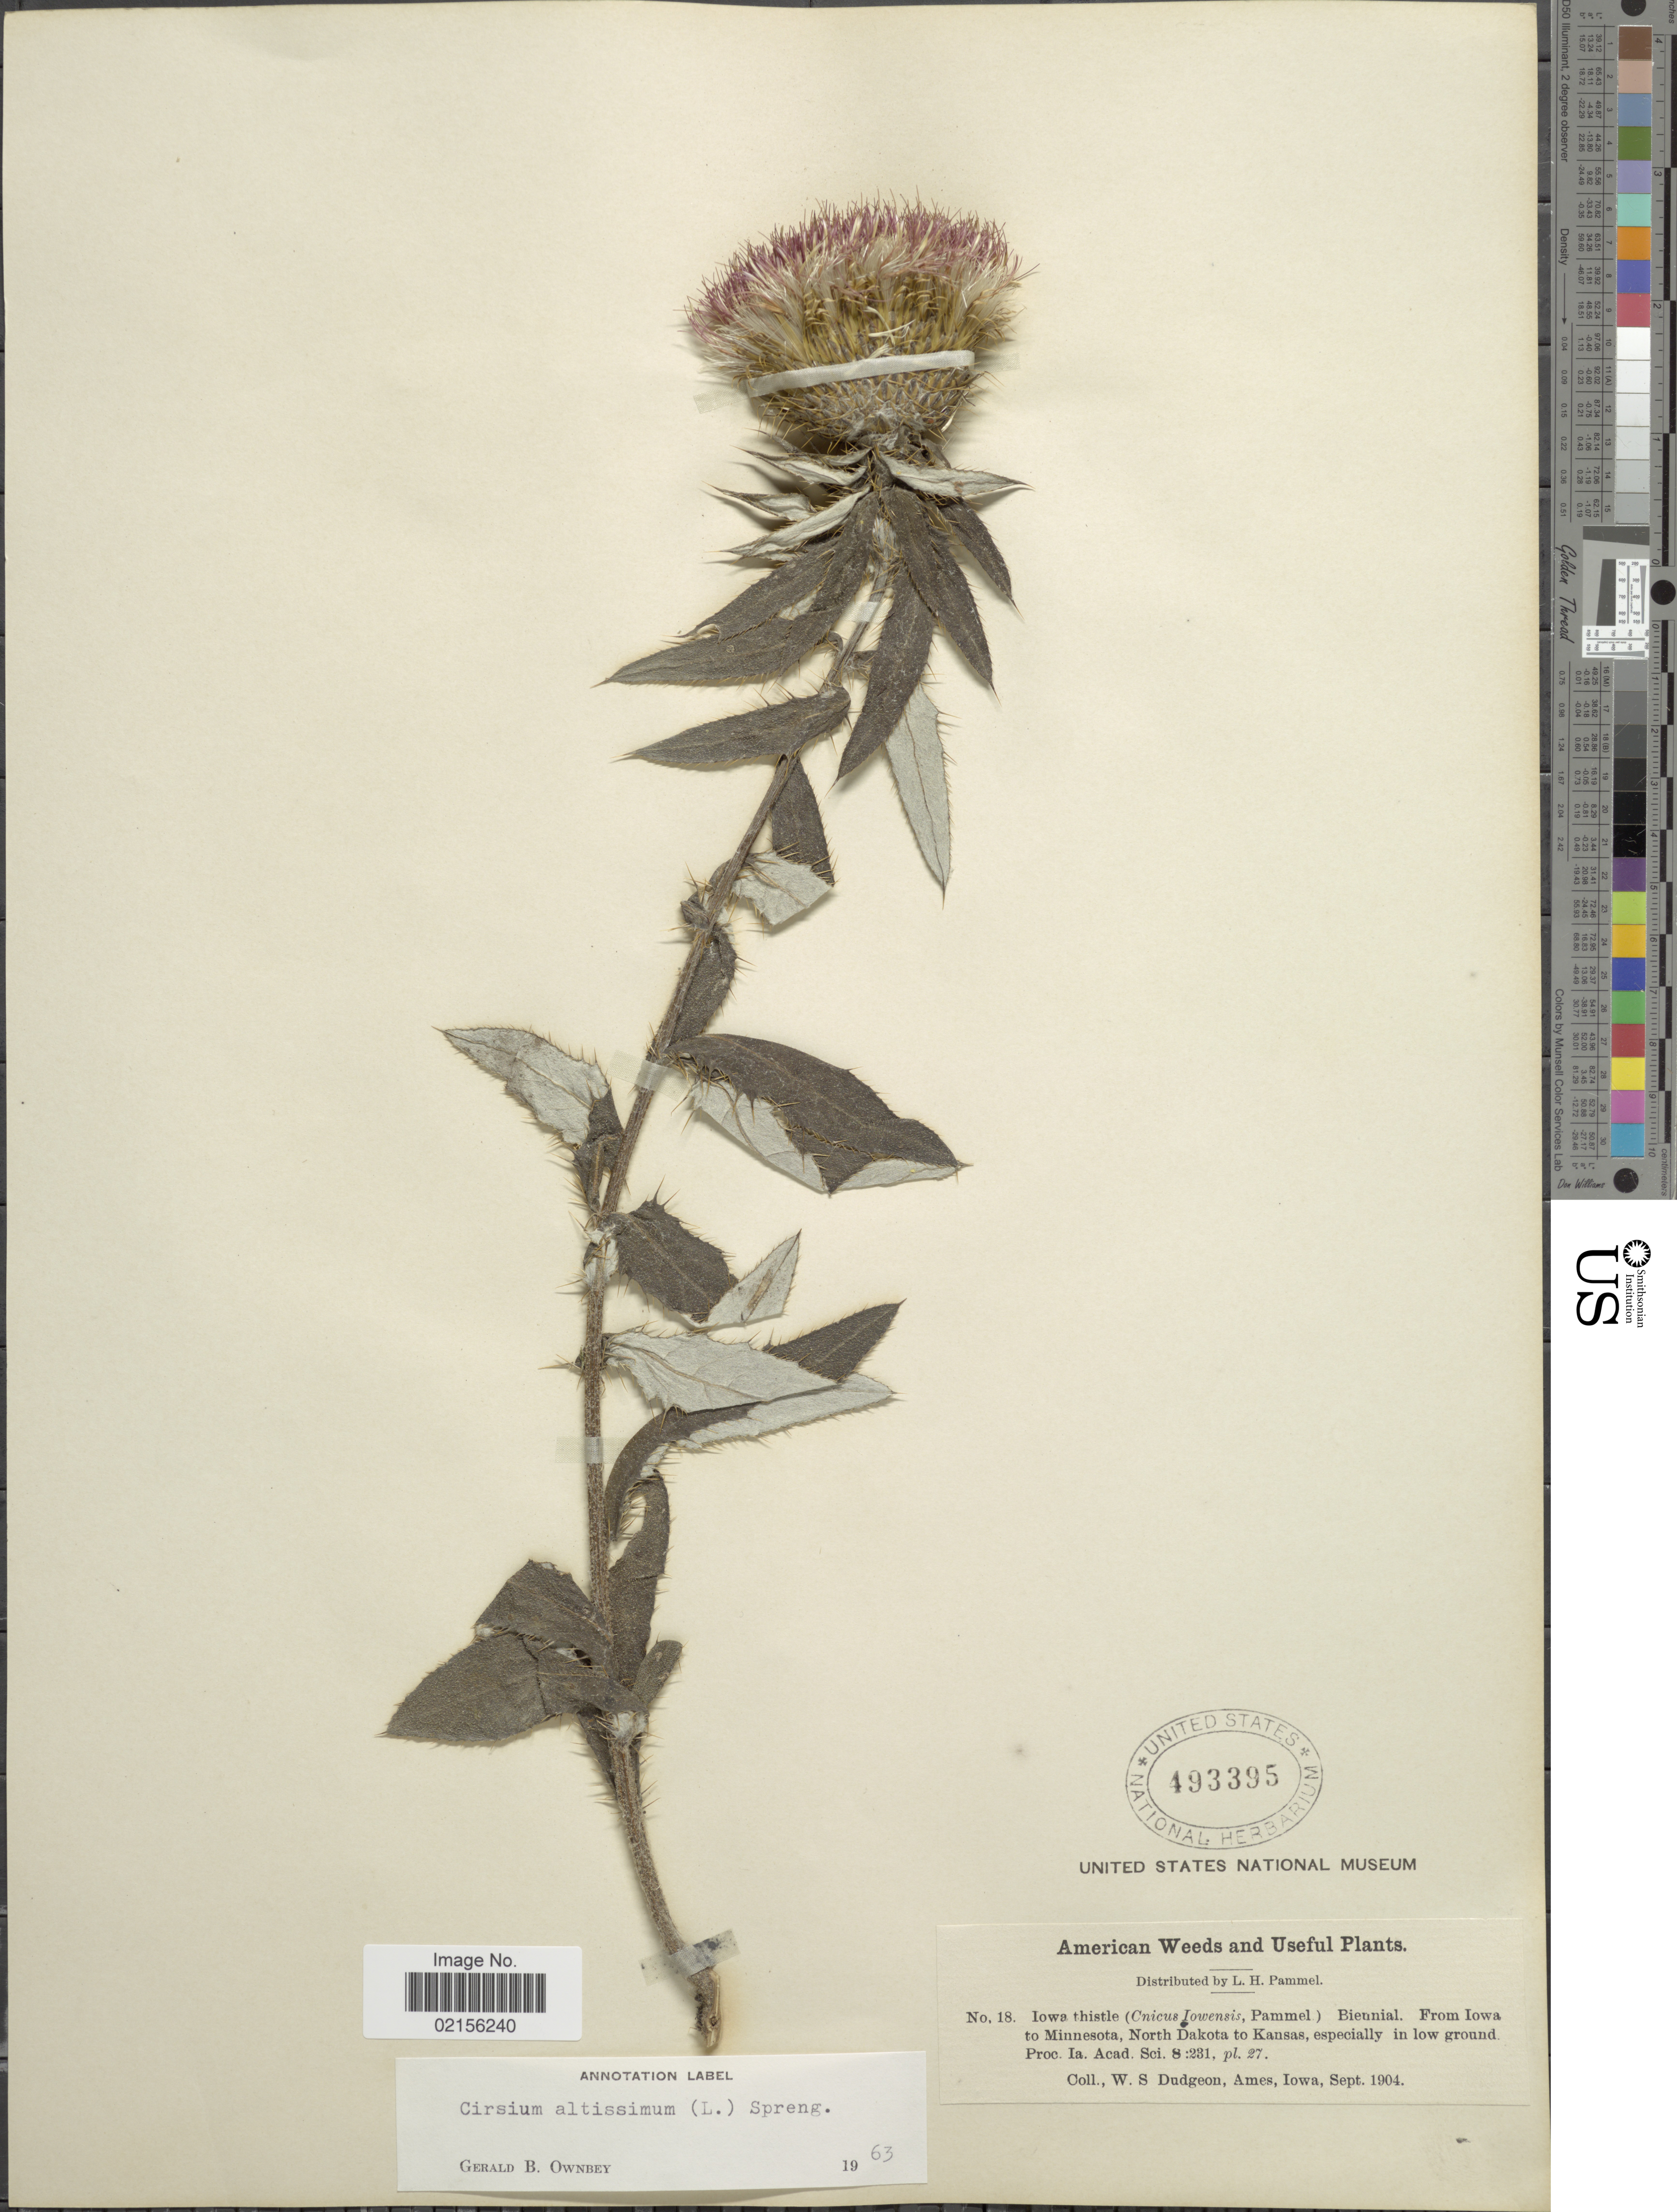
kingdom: Plantae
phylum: Tracheophyta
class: Magnoliopsida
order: Asterales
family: Asteraceae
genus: Cirsium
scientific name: Cirsium altissimum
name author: (L.) Spreng.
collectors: W. Dudgeon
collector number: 18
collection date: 1904-09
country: United States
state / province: Iowa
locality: Iowa thistle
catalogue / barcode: US 493395